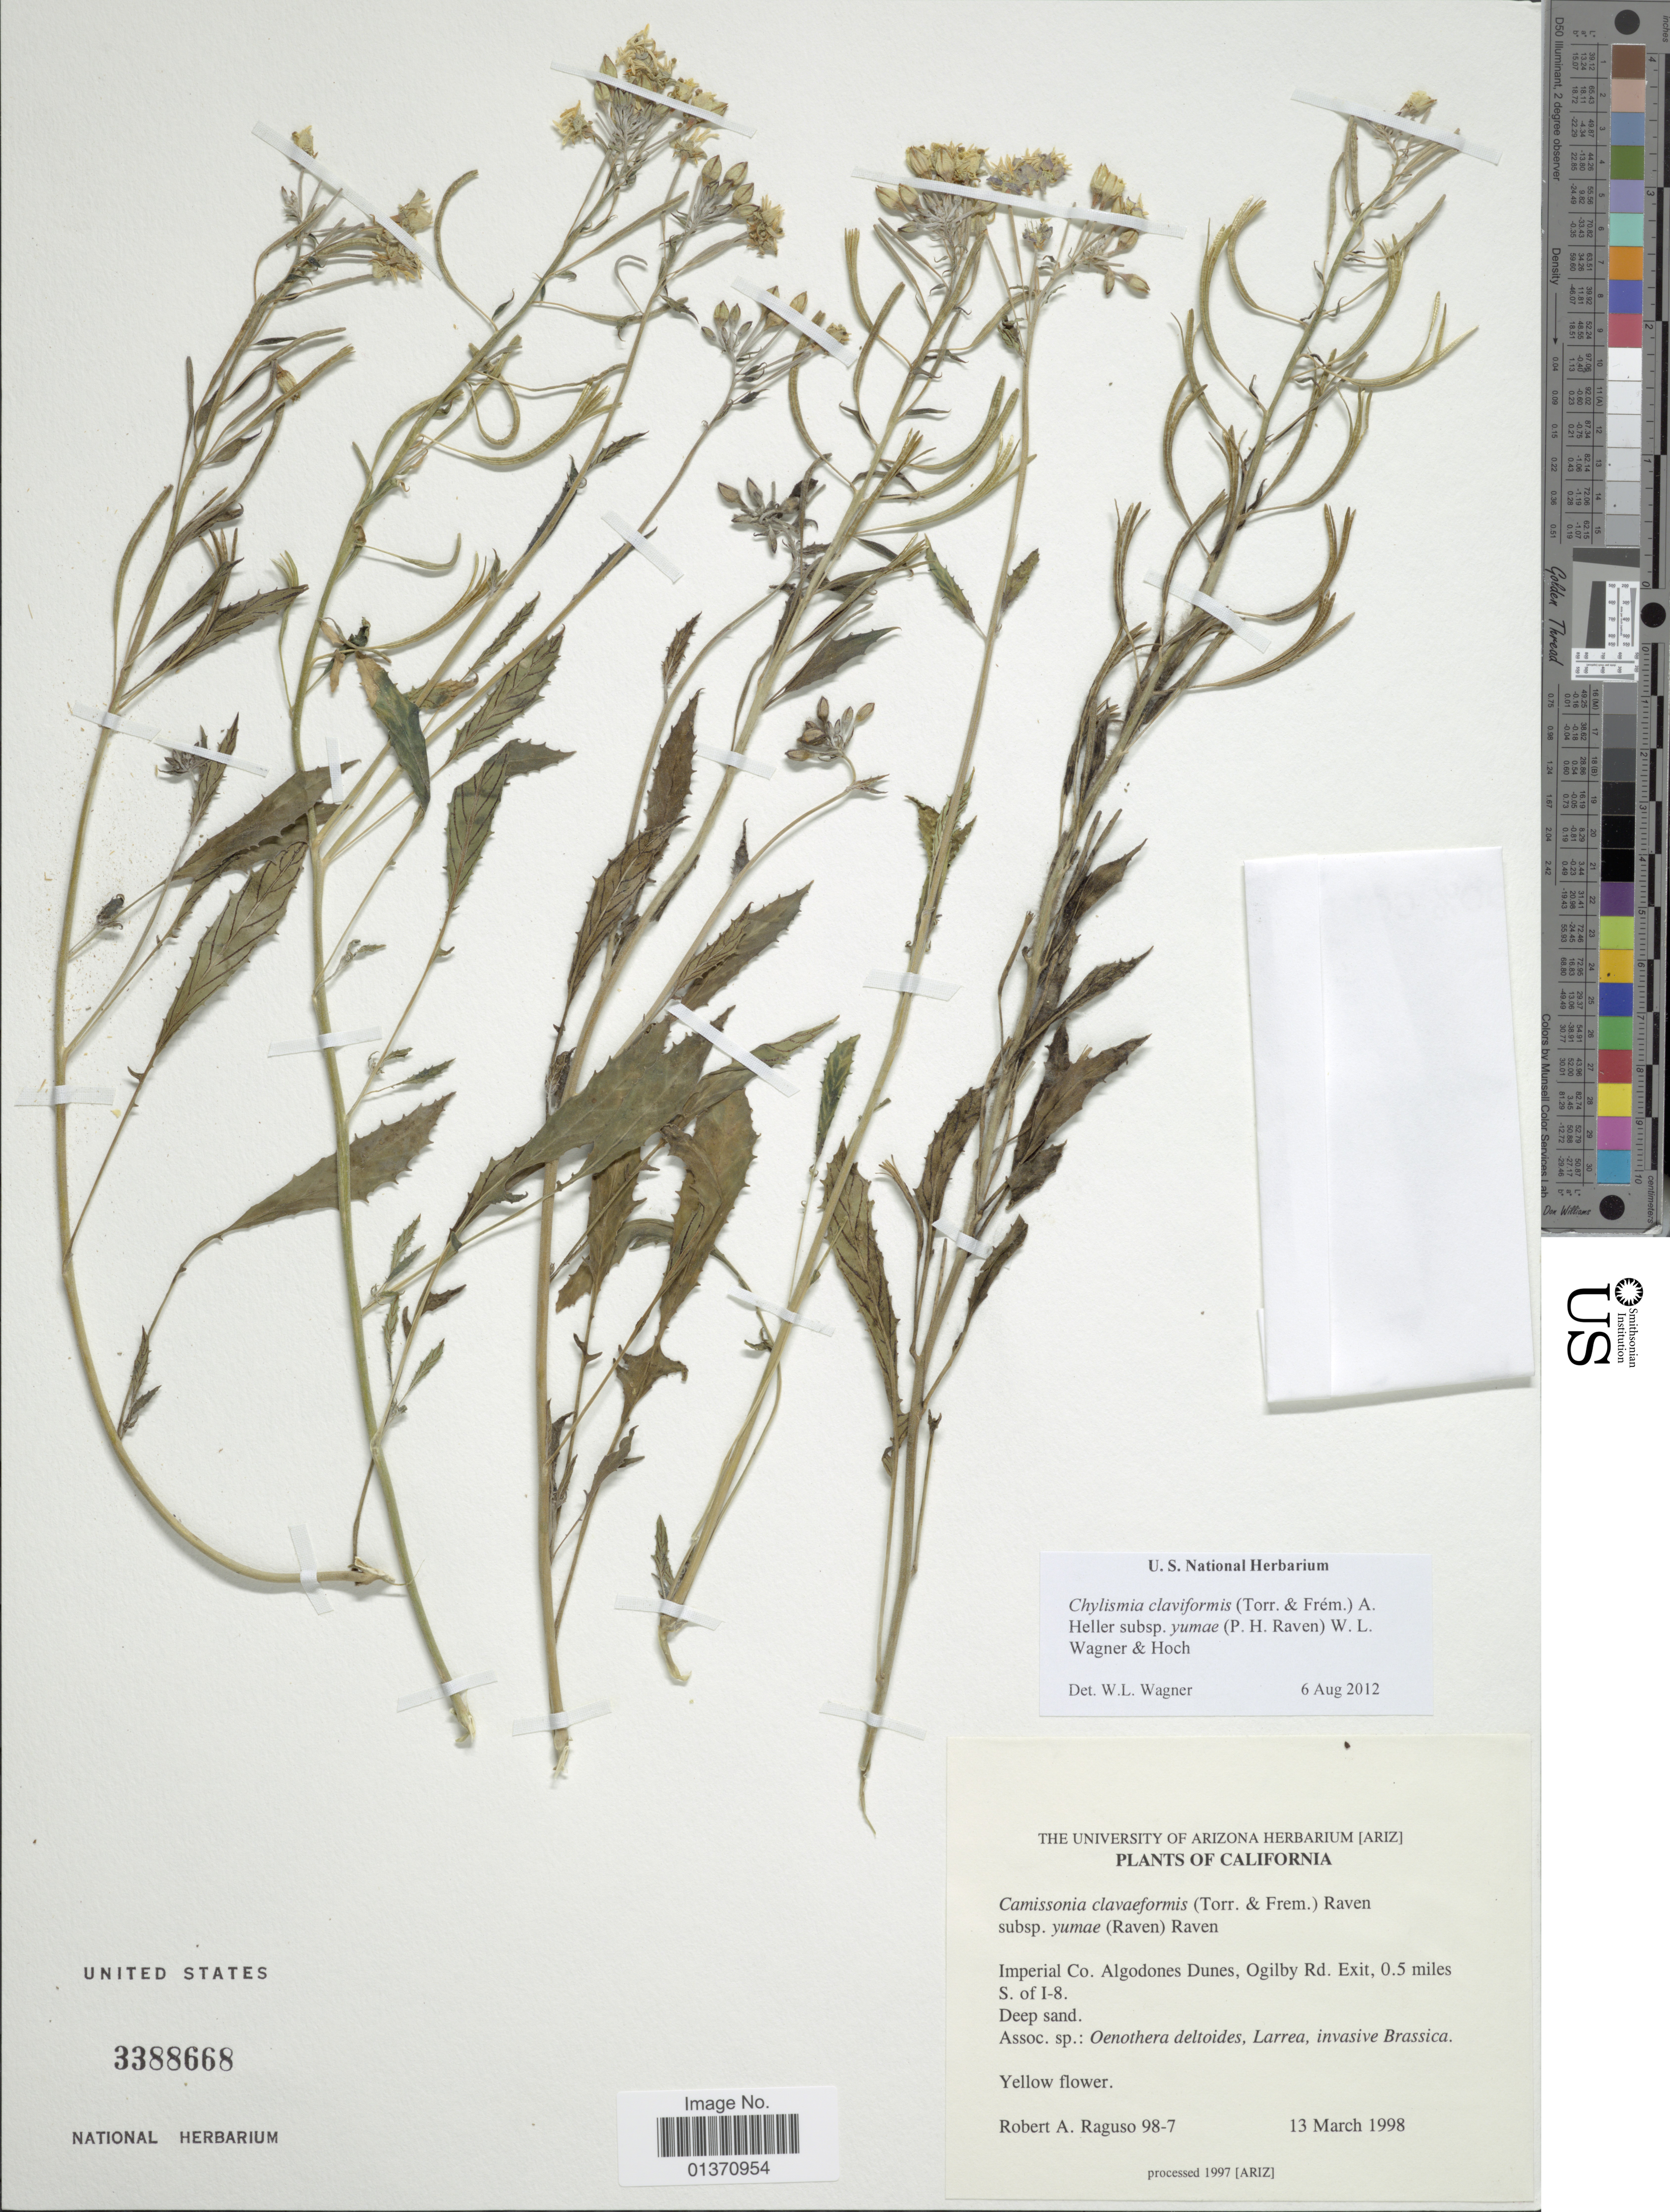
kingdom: Plantae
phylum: Tracheophyta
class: Magnoliopsida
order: Myrtales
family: Onagraceae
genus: Chylismia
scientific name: Chylismia claviformis subsp. yumae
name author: (P.H. Raven) W.L. Wagner & Hoch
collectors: R. Raguso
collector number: RAR98-7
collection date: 1998-03-13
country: United States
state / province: California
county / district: Imperial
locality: Imperial Co. Algodones Dunes, Ogilby Rd. Exit, 0.5 miles S. of I-8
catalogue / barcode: US 3388668